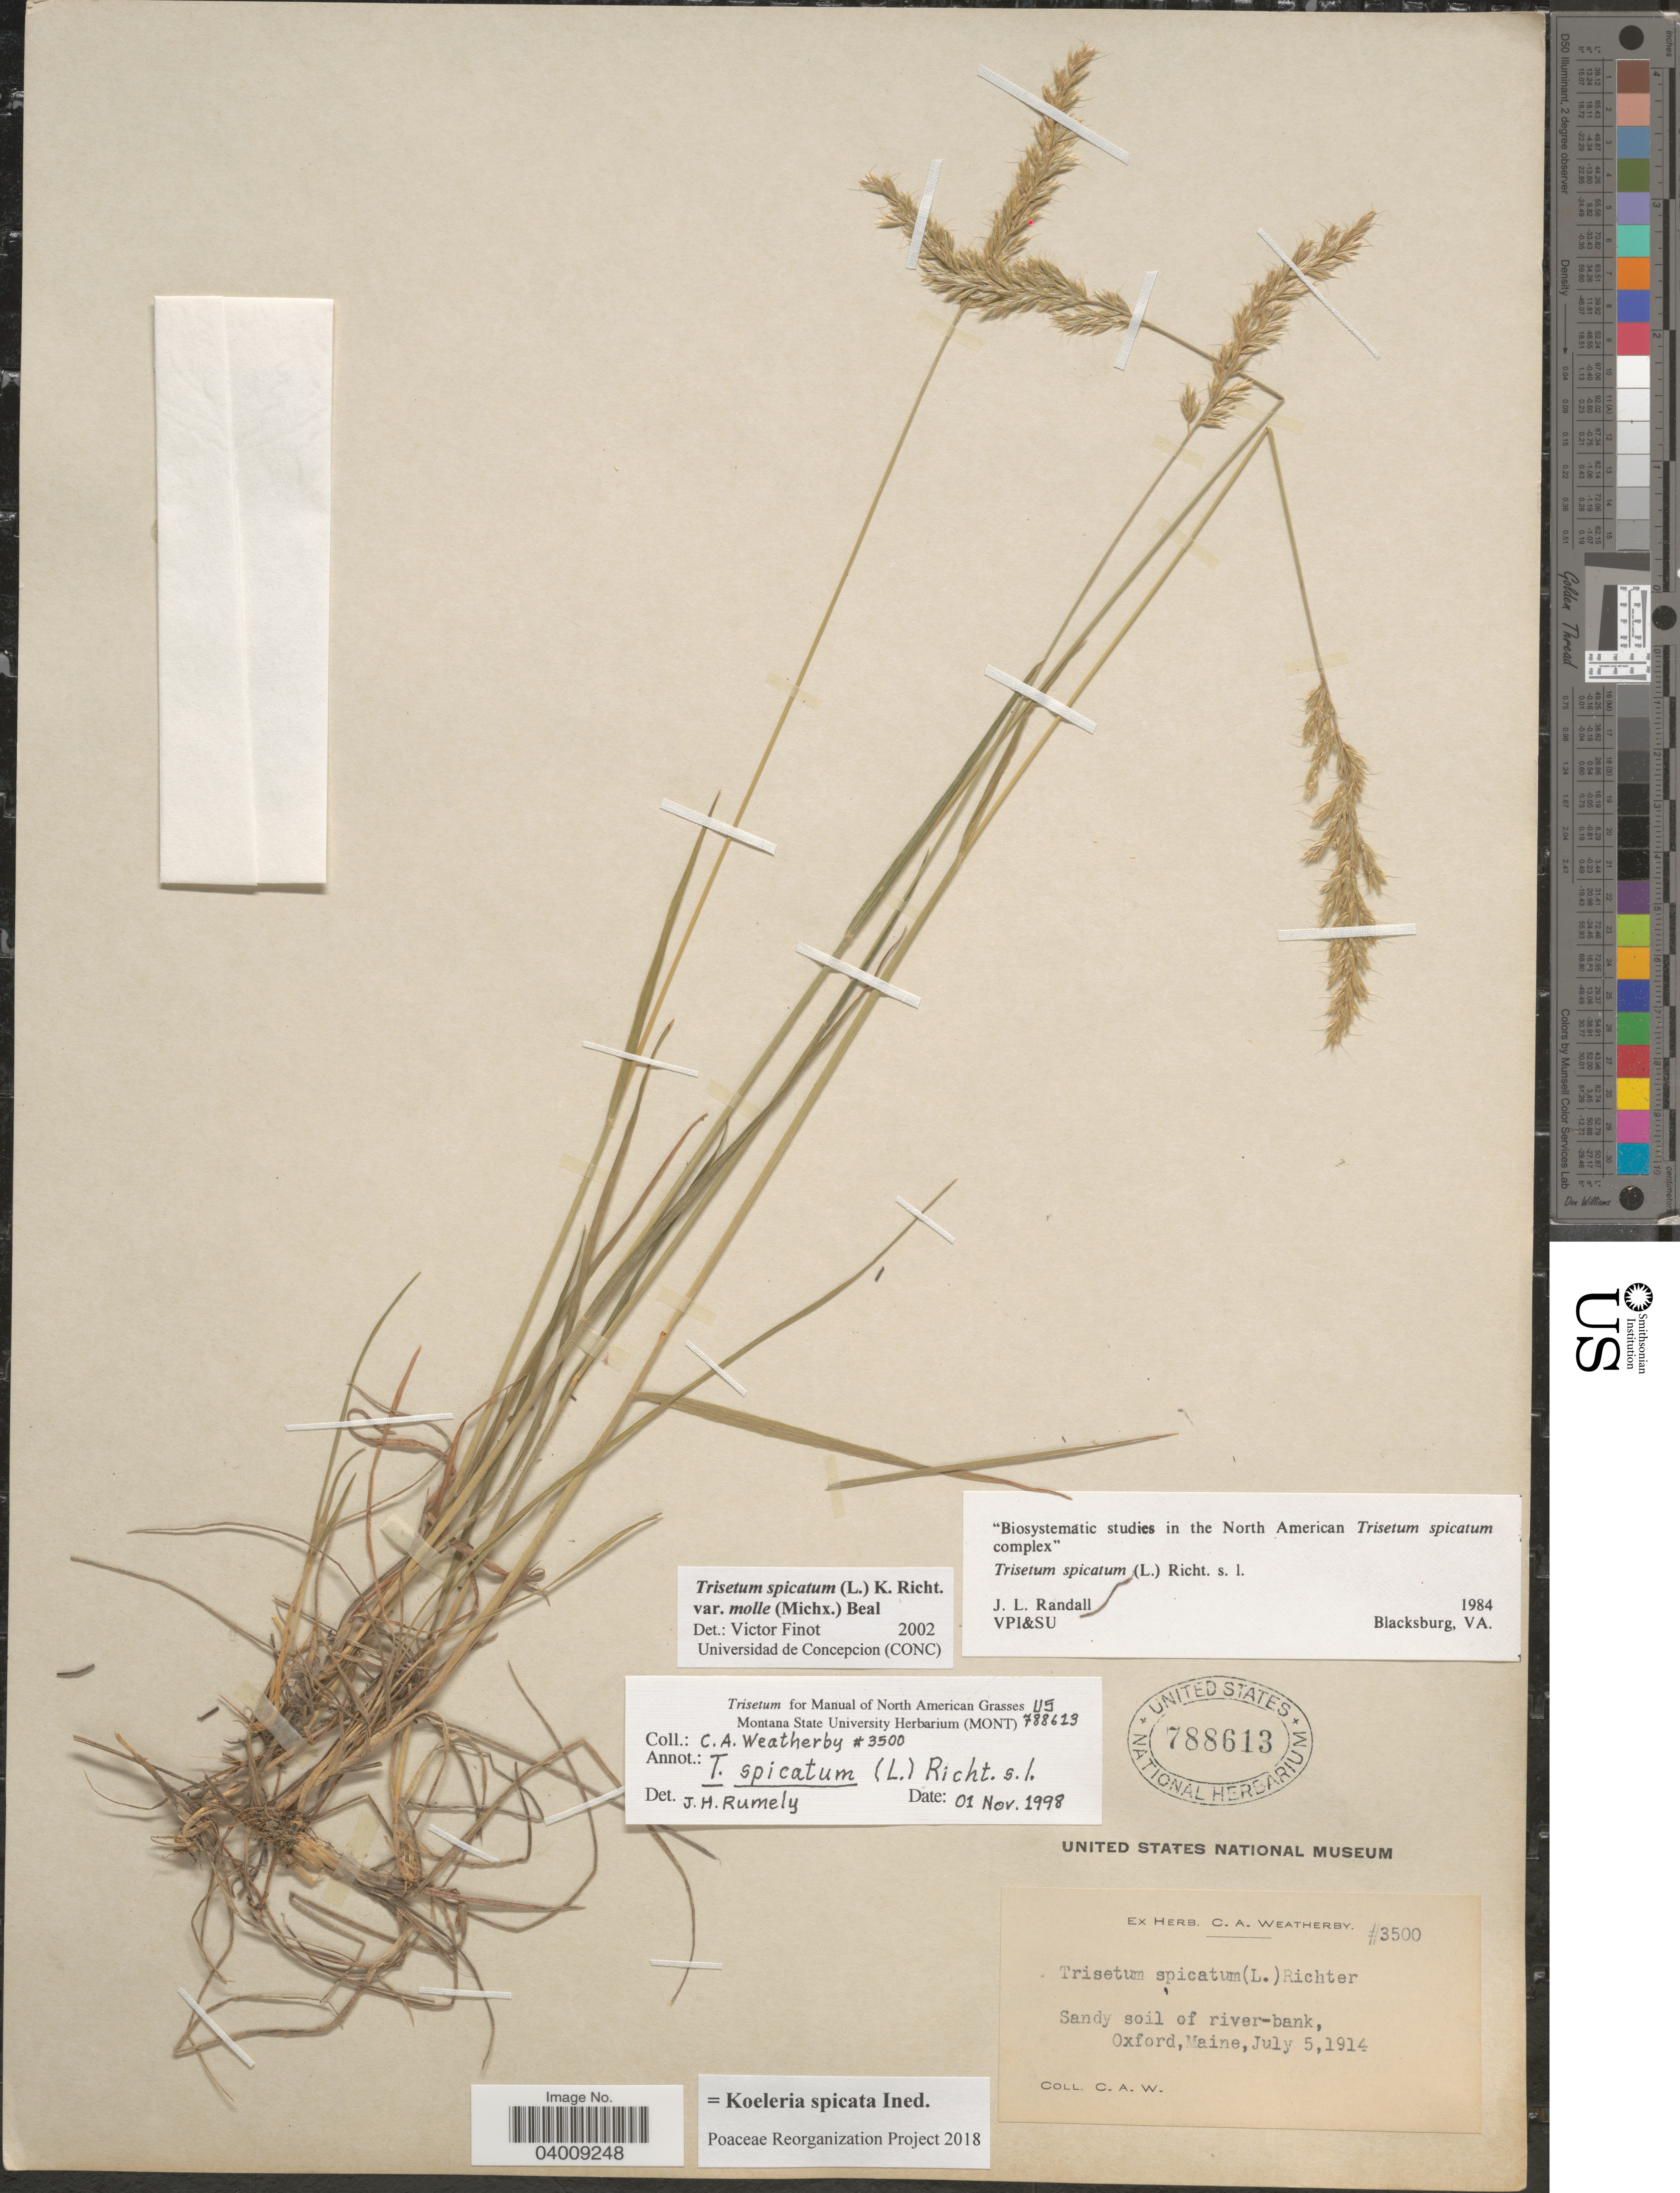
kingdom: Plantae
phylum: Tracheophyta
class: Liliopsida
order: Poales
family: Poaceae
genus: Koeleria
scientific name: Koeleria spicata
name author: (L.) Barberá et al.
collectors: C. A. Weatherby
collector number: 3500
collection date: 1914-07-05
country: United States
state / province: Maine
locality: Sandy soil of river-bank, Oxford.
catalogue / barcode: US 788613